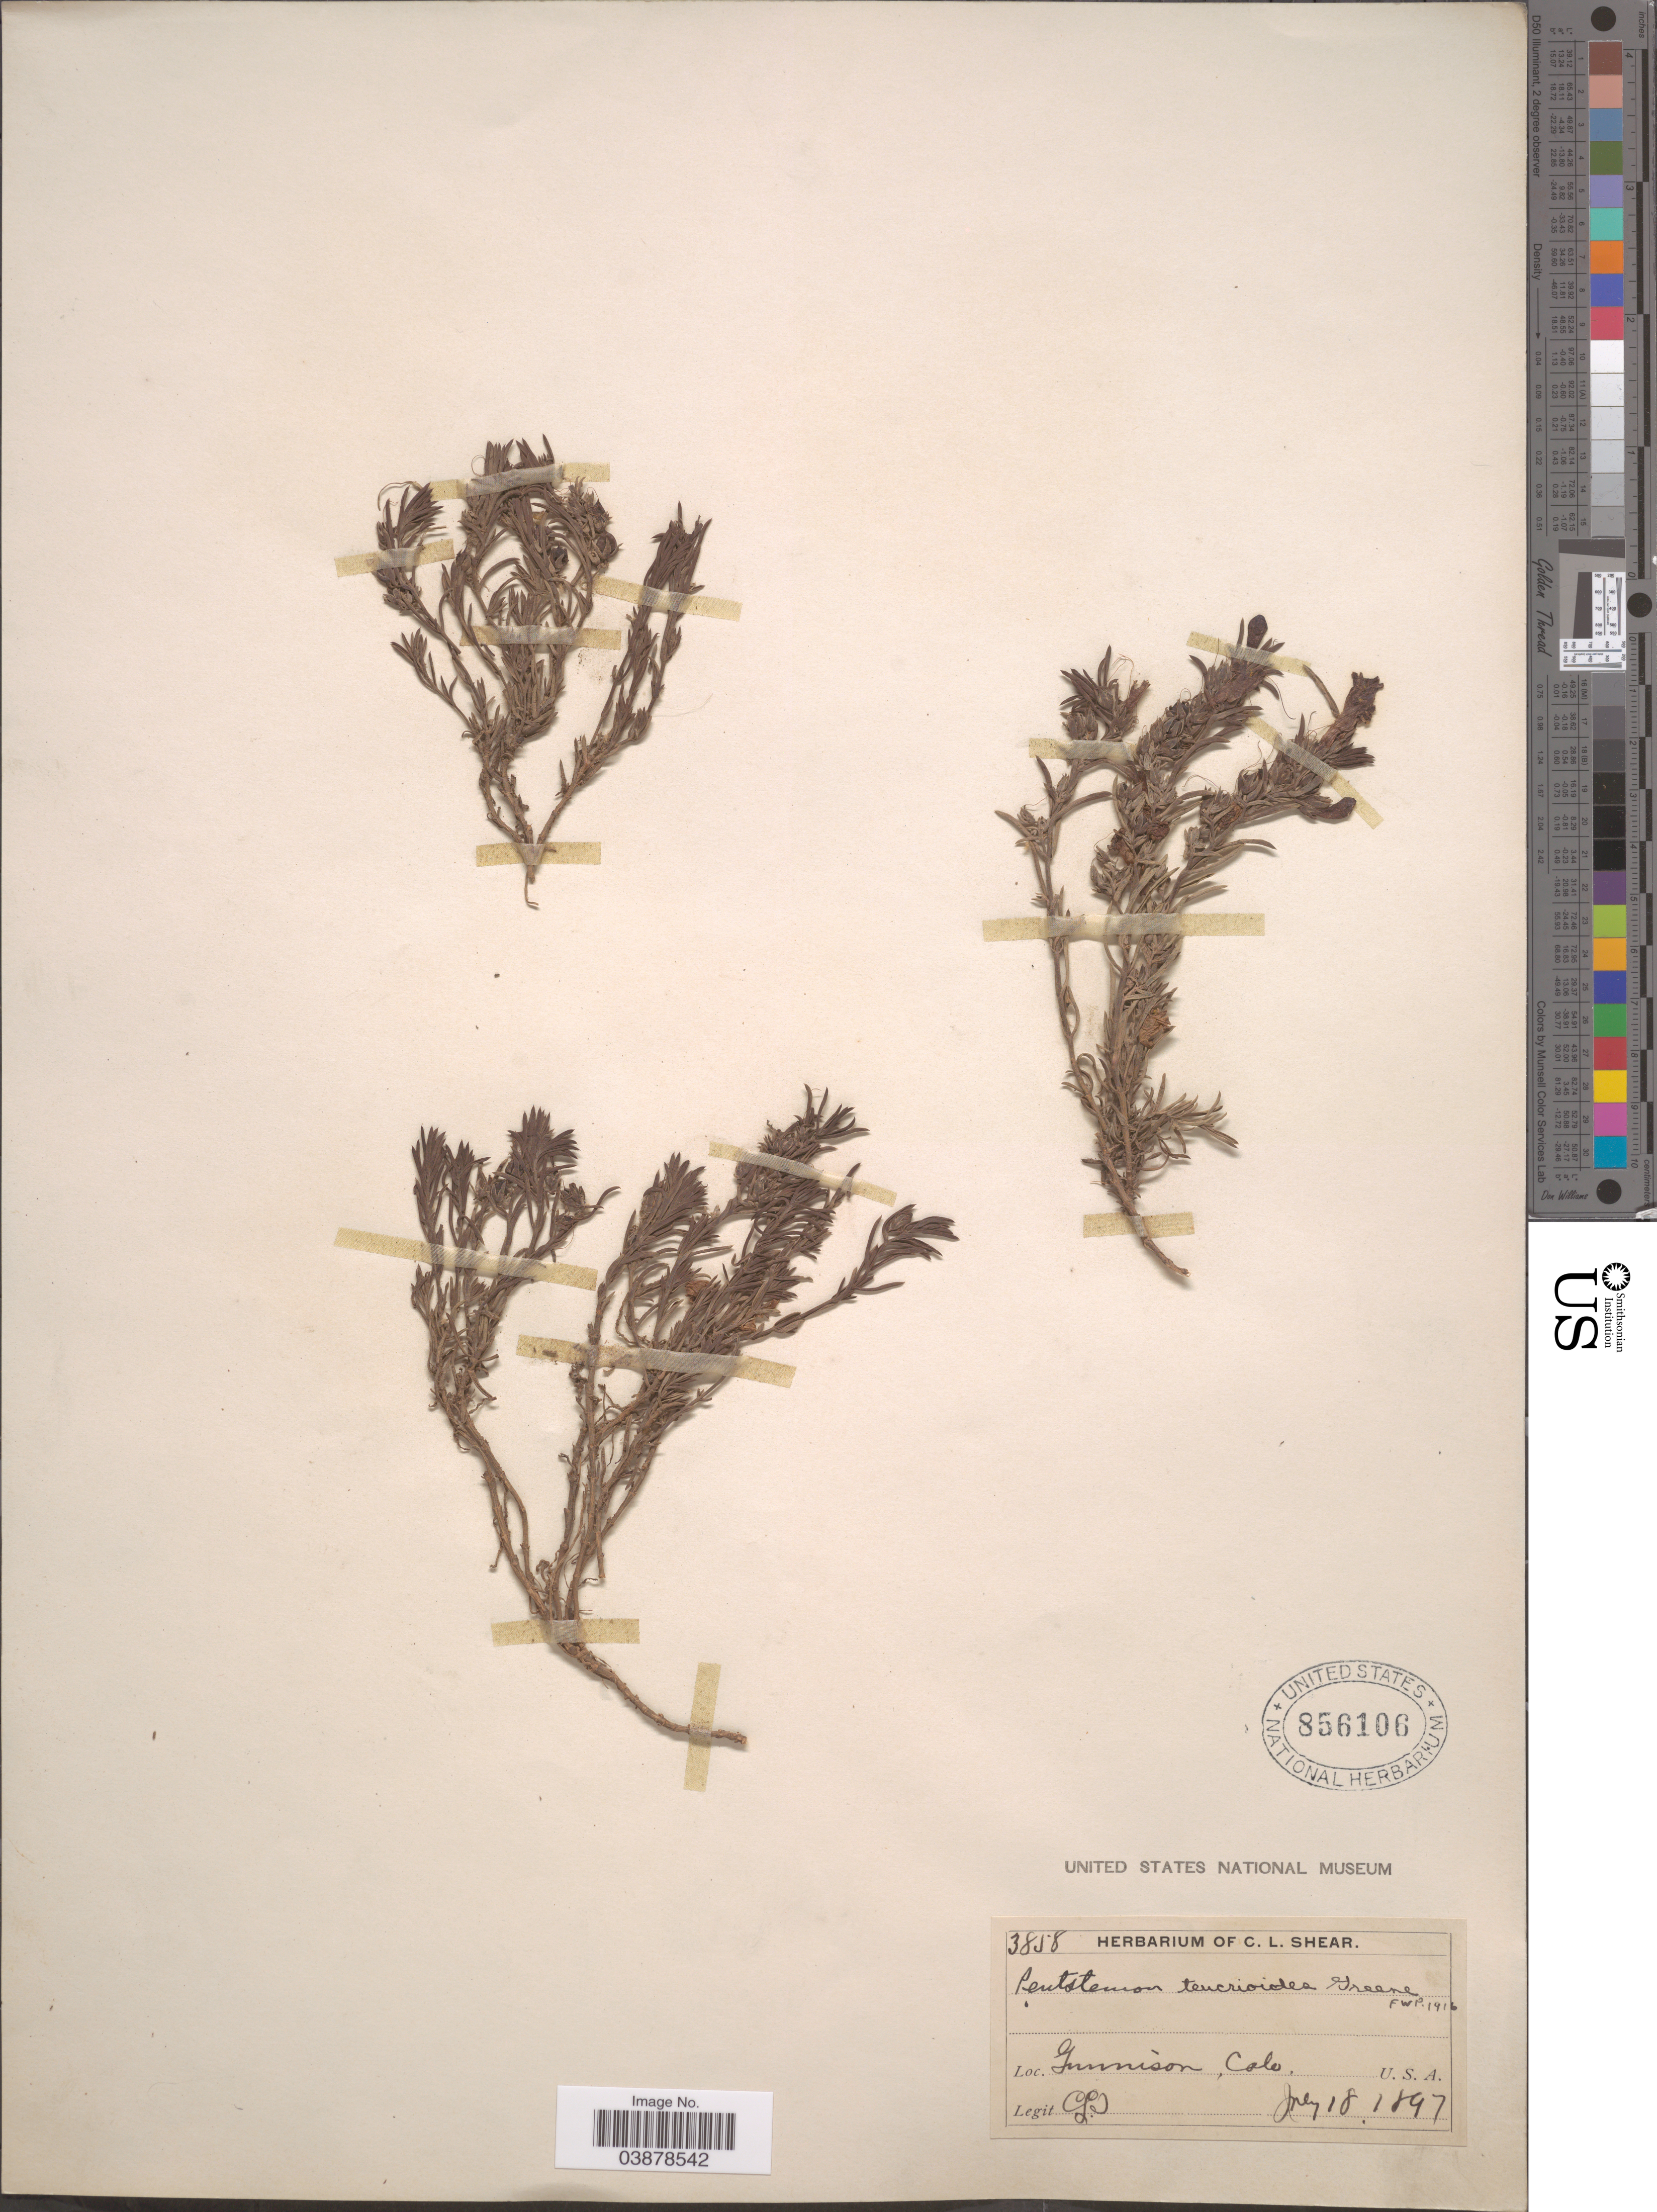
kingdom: Plantae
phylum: Tracheophyta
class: Magnoliopsida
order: Lamiales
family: Plantaginaceae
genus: Penstemon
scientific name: Penstemon teucrioides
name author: Greene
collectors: C. L. Shear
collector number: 3858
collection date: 1897-07-18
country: United States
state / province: Colorado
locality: Gunnison.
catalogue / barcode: US 856106